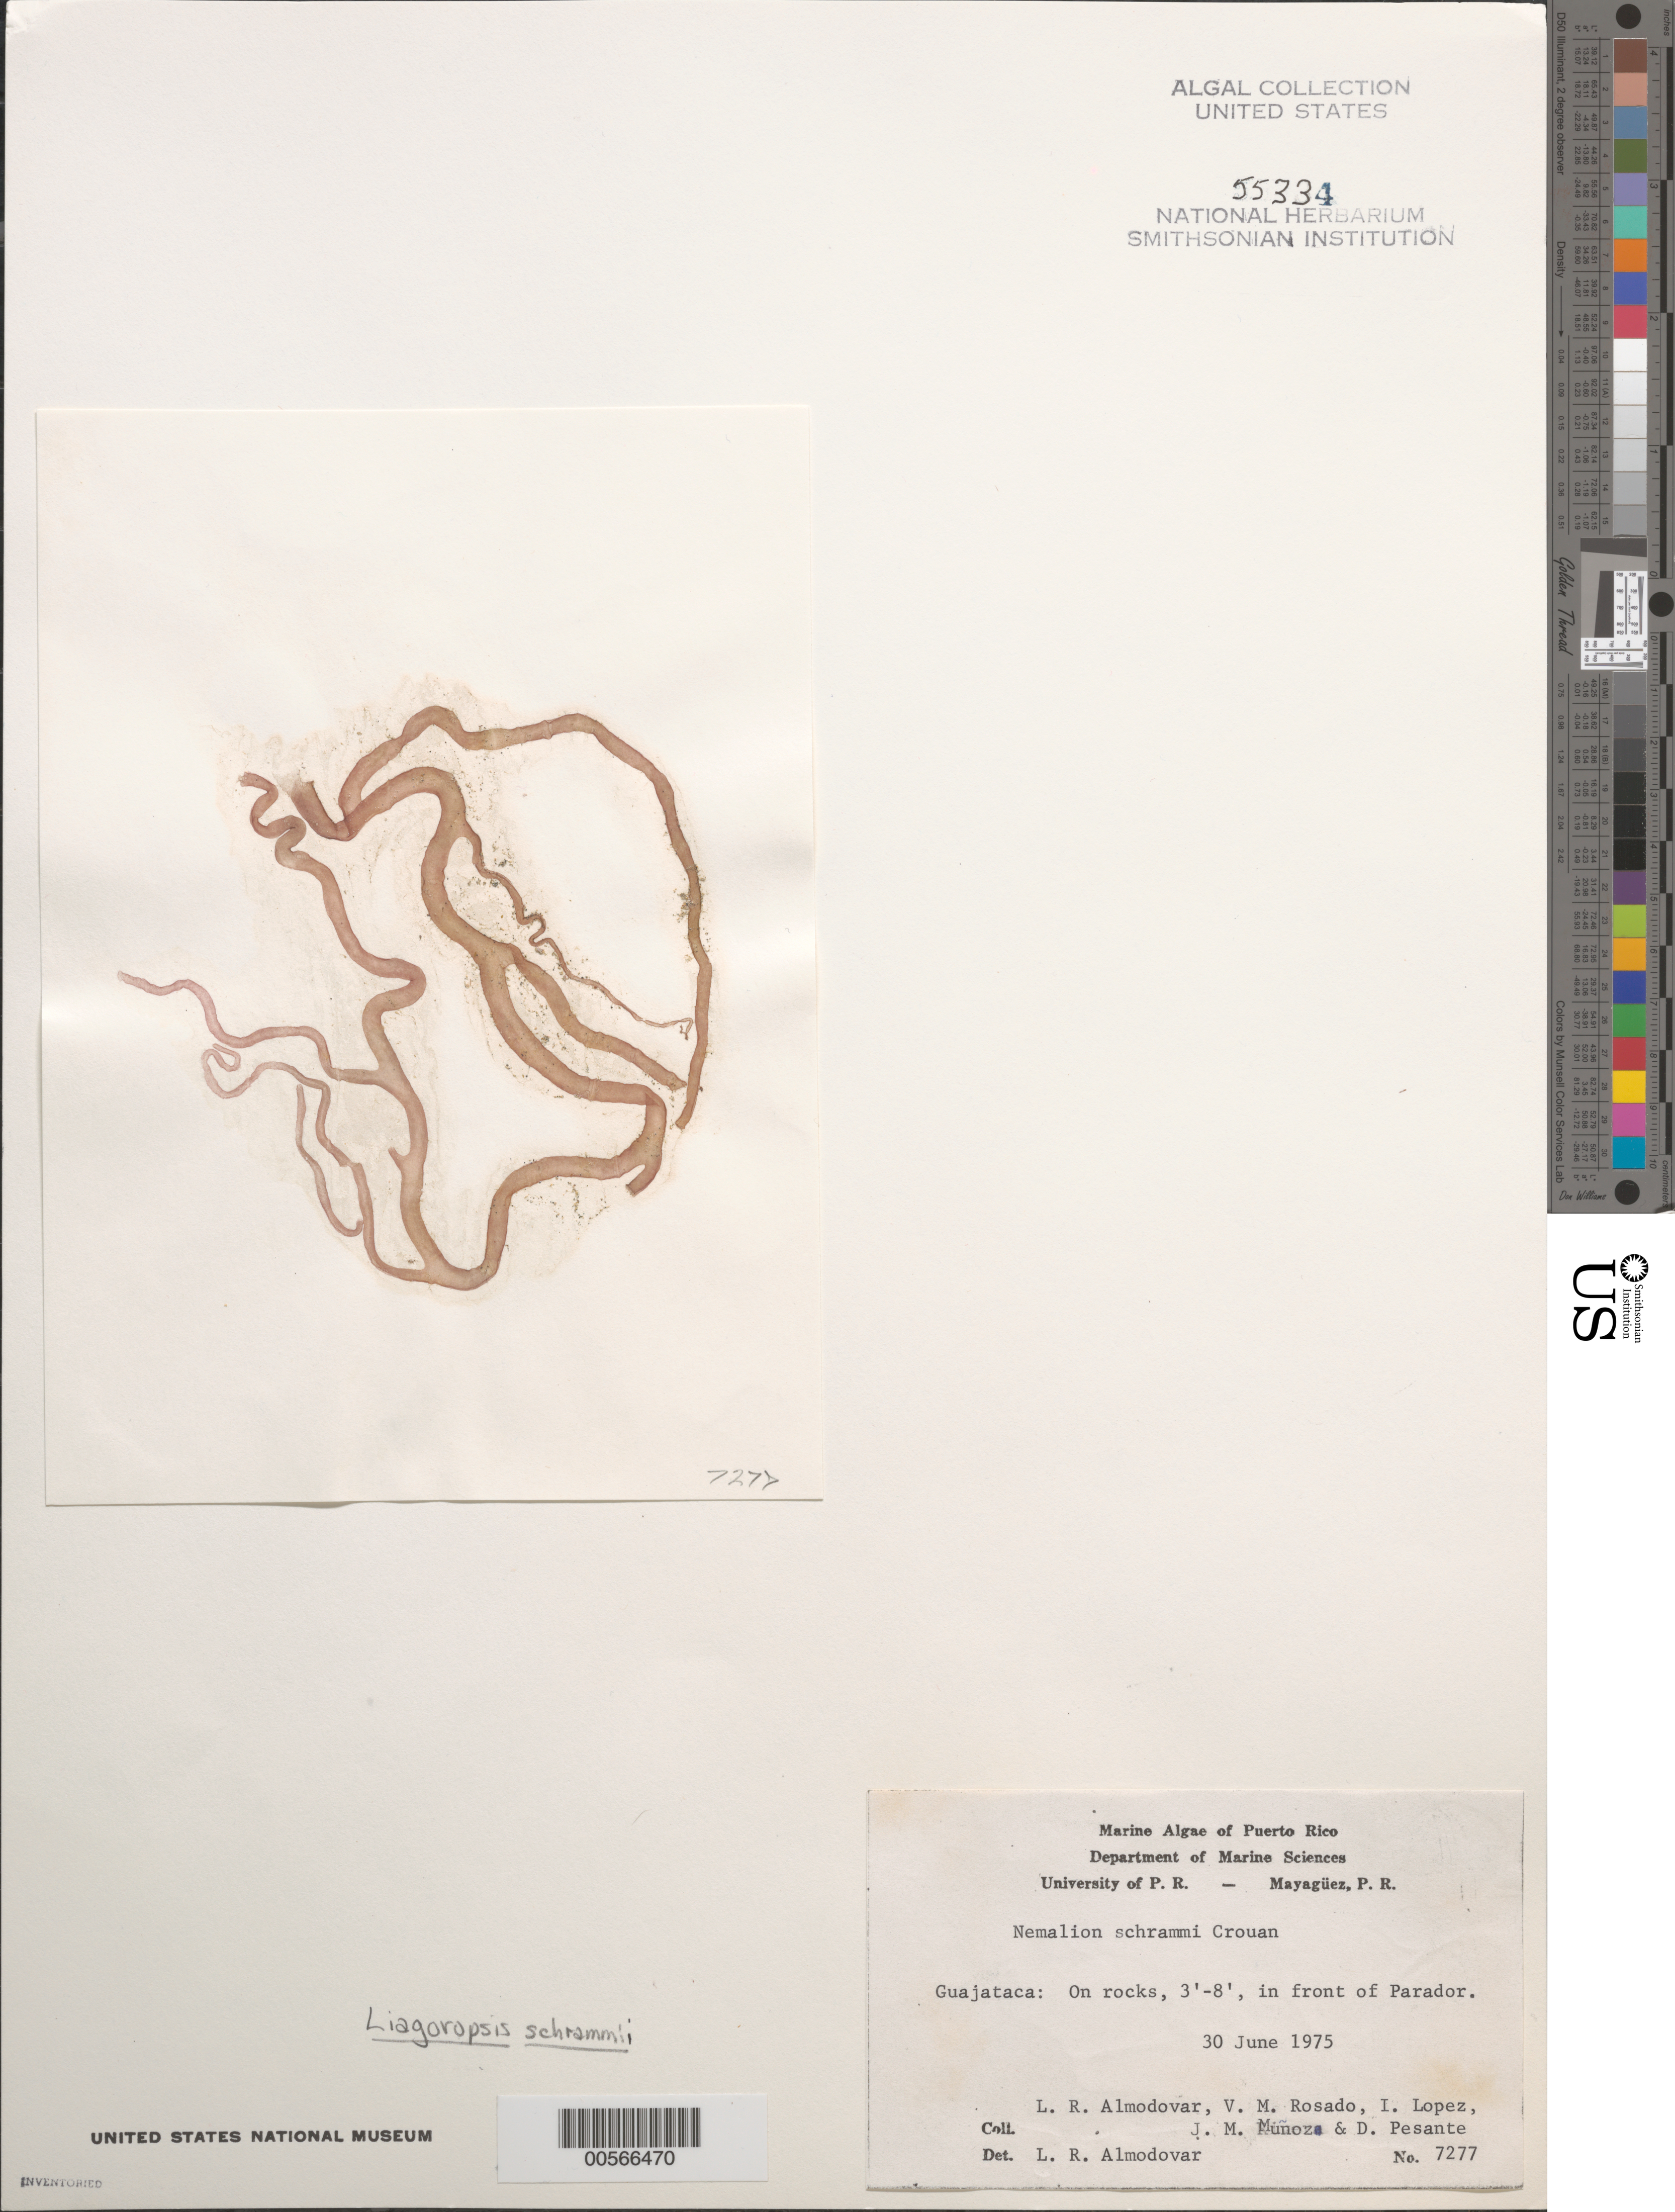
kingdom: Plantae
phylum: Rhodophyta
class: Florideophyceae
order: Nemaliales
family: Liagoraceae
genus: Liagoropsis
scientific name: Liagoropsis schrammii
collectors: L. Almodovar, V. Rosado, I. Lopéz, J. Muñoz & D. Pesante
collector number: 7277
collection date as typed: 30 Jun 1975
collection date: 1975-06-30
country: Puerto Rico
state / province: Guajataca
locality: Parador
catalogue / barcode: US 55334